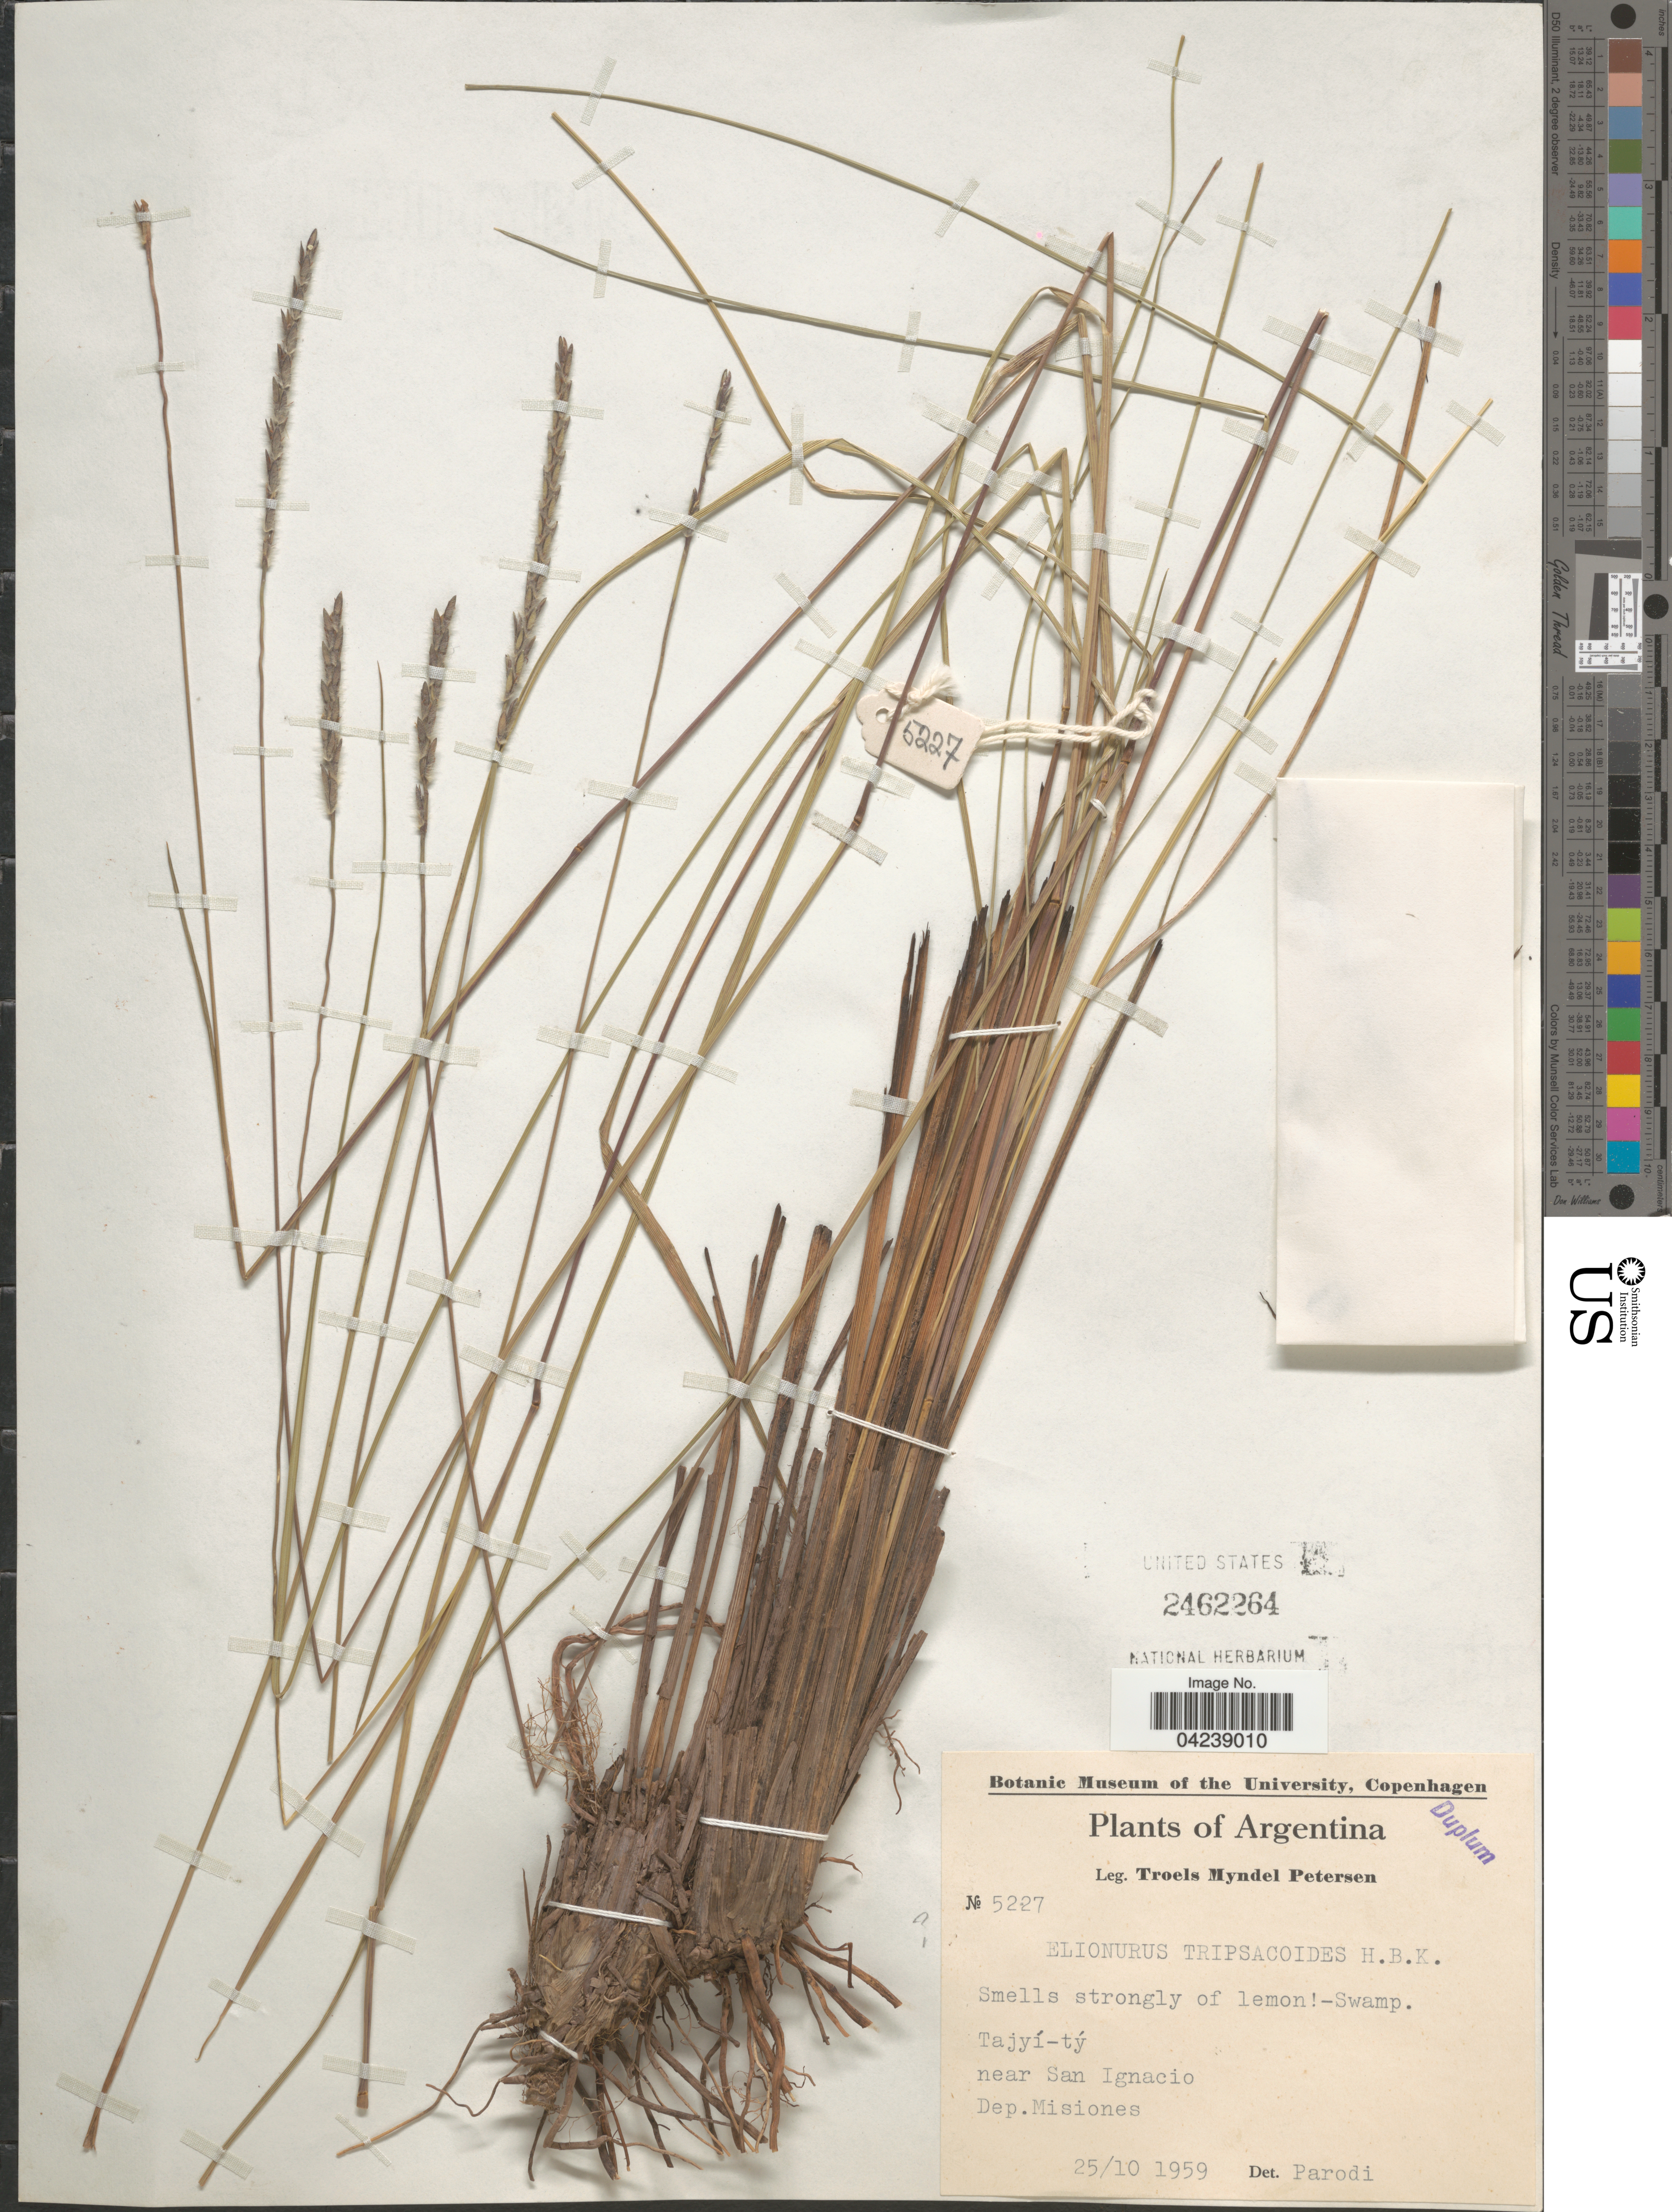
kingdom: Plantae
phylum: Tracheophyta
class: Liliopsida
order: Poales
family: Poaceae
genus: Elionurus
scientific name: Elionurus muticus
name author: (Spreng.) Kuntze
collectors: T. M. Petersen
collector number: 5227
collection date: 1959-10-25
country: Argentina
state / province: Misiones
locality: Tajyí-tý near San Ignacio. Dep. Misiones.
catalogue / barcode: US 2462264